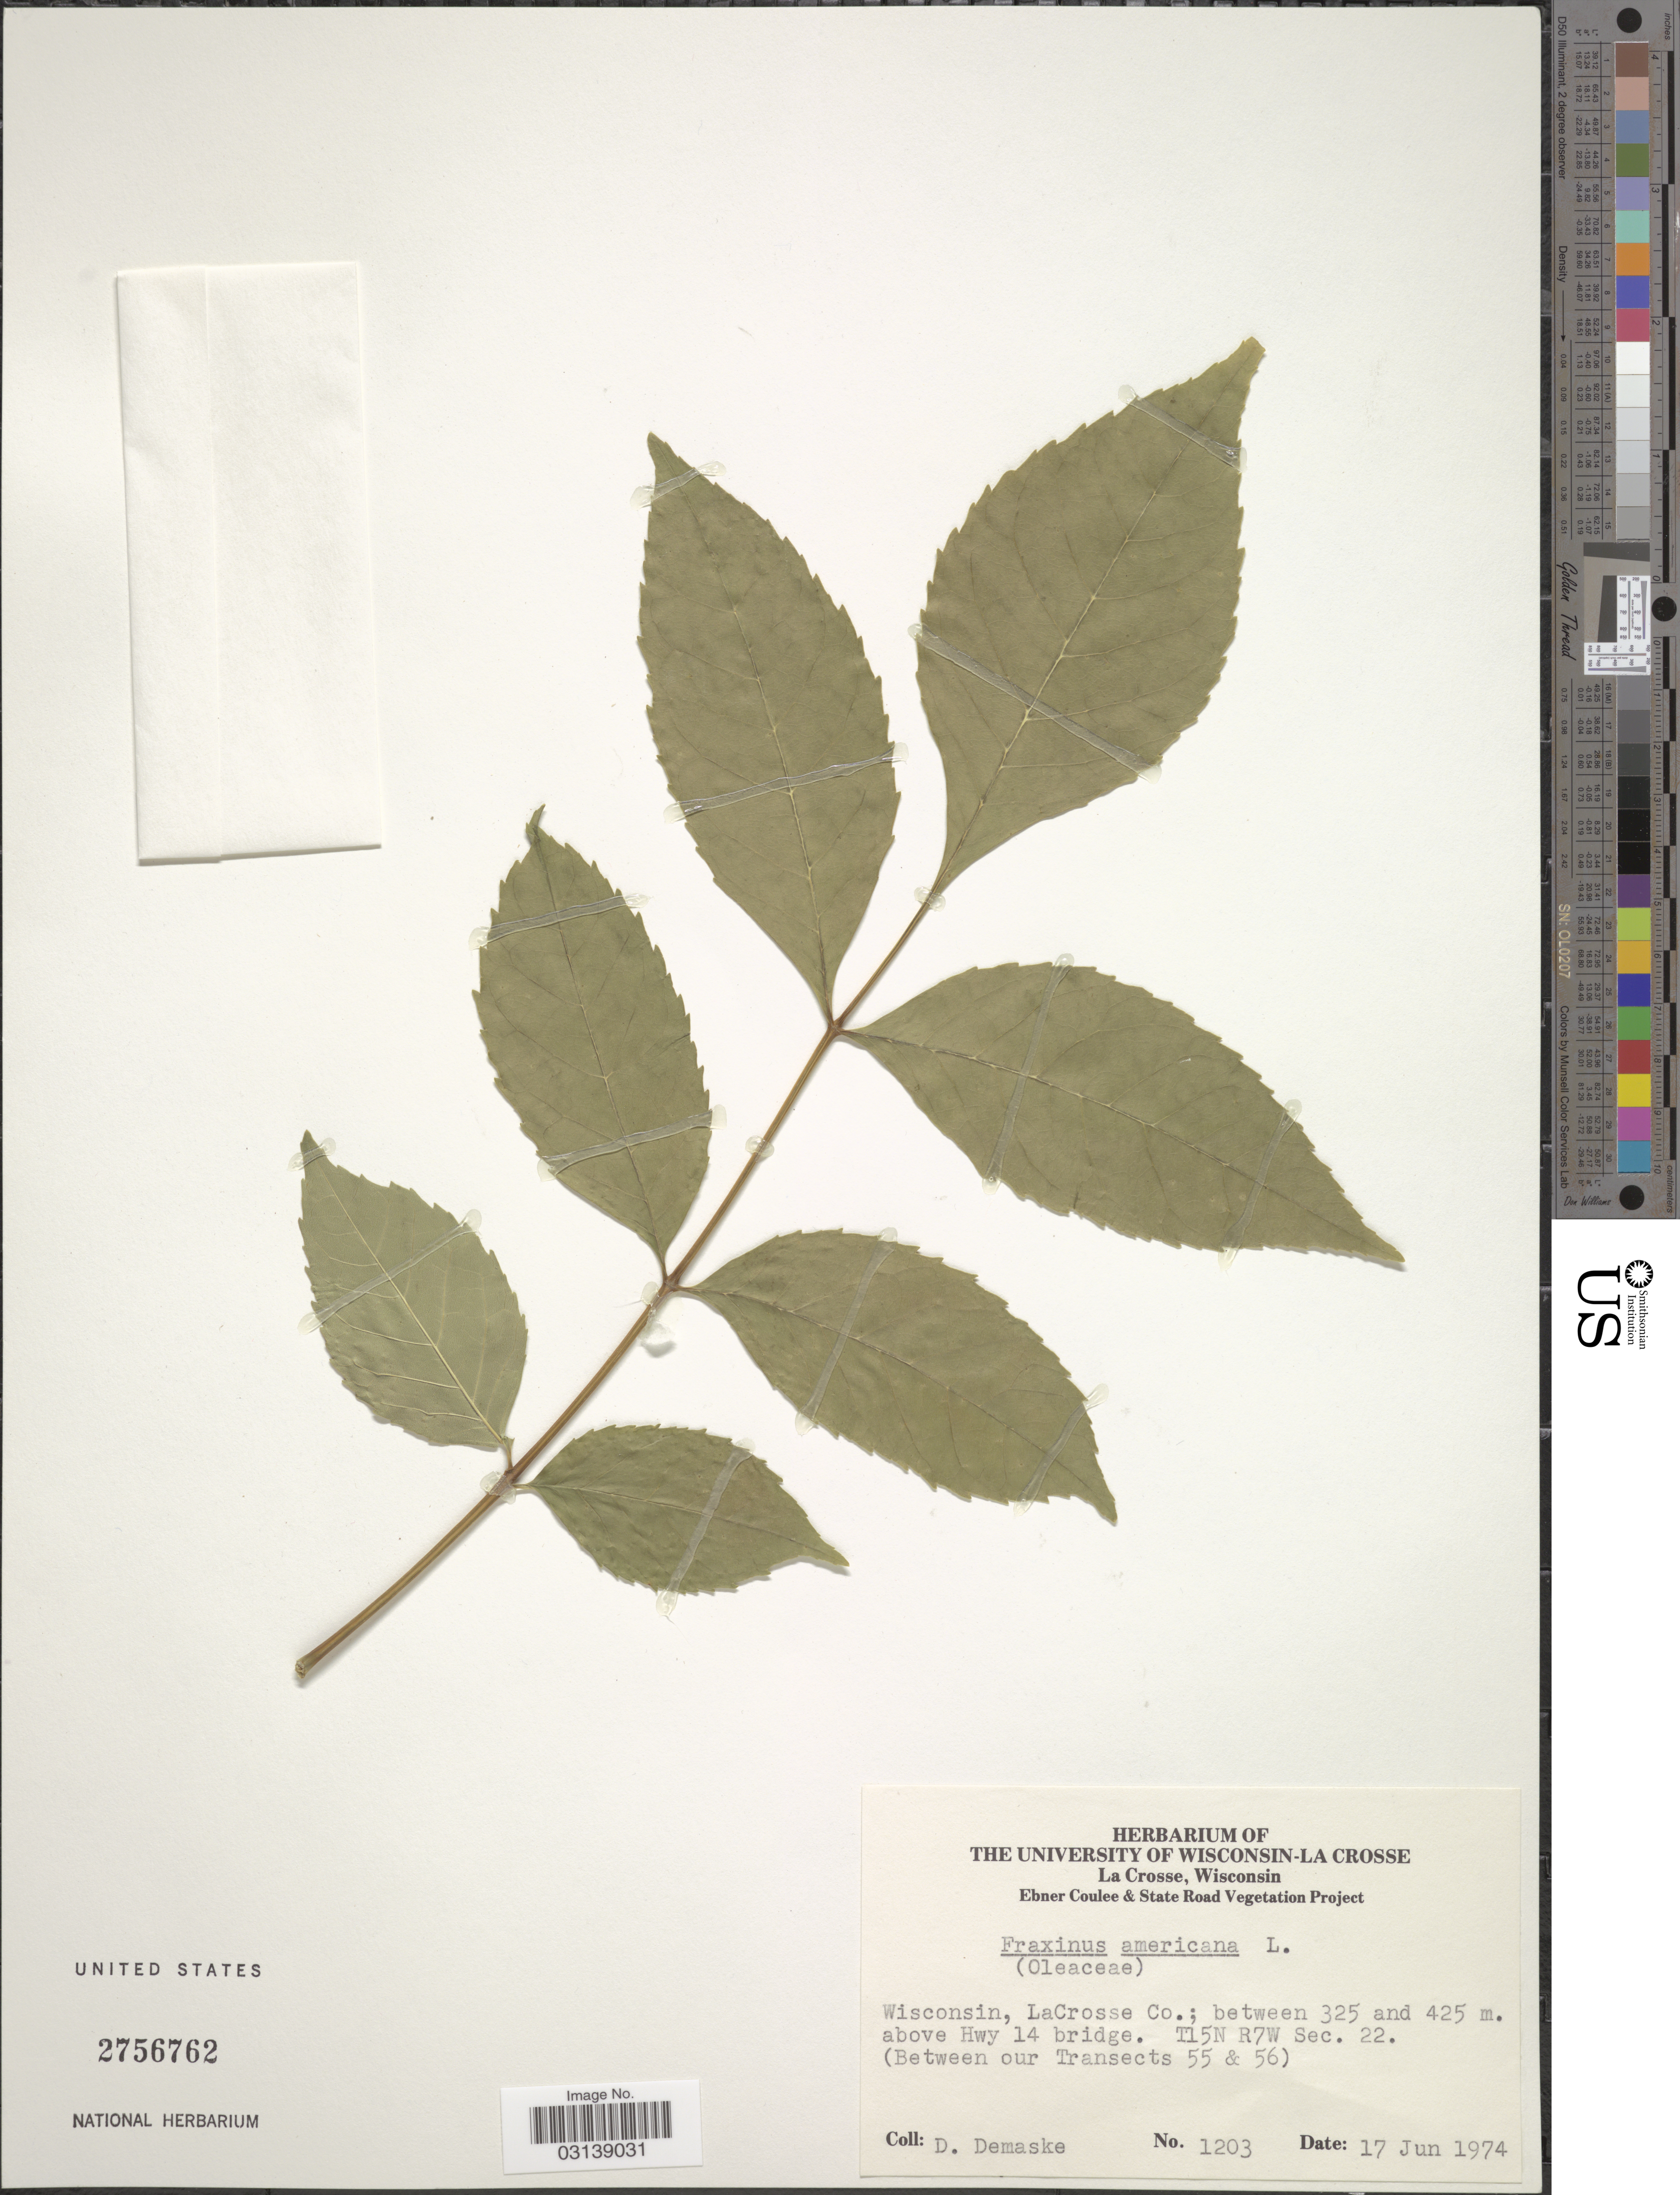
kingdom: Plantae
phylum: Tracheophyta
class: Magnoliopsida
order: Lamiales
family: Oleaceae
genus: Fraxinus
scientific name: Fraxinus pennsylvanica var. lanceolata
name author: Sarg.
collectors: D. Demaske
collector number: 1203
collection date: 1974-06-17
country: United States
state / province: Wisconsin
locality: LaCrosse Co.; above Hwy 14 bridge. T15N R7W Sec. 22. (Between our Transect 55 & 56).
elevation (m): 325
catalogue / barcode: US 2756762